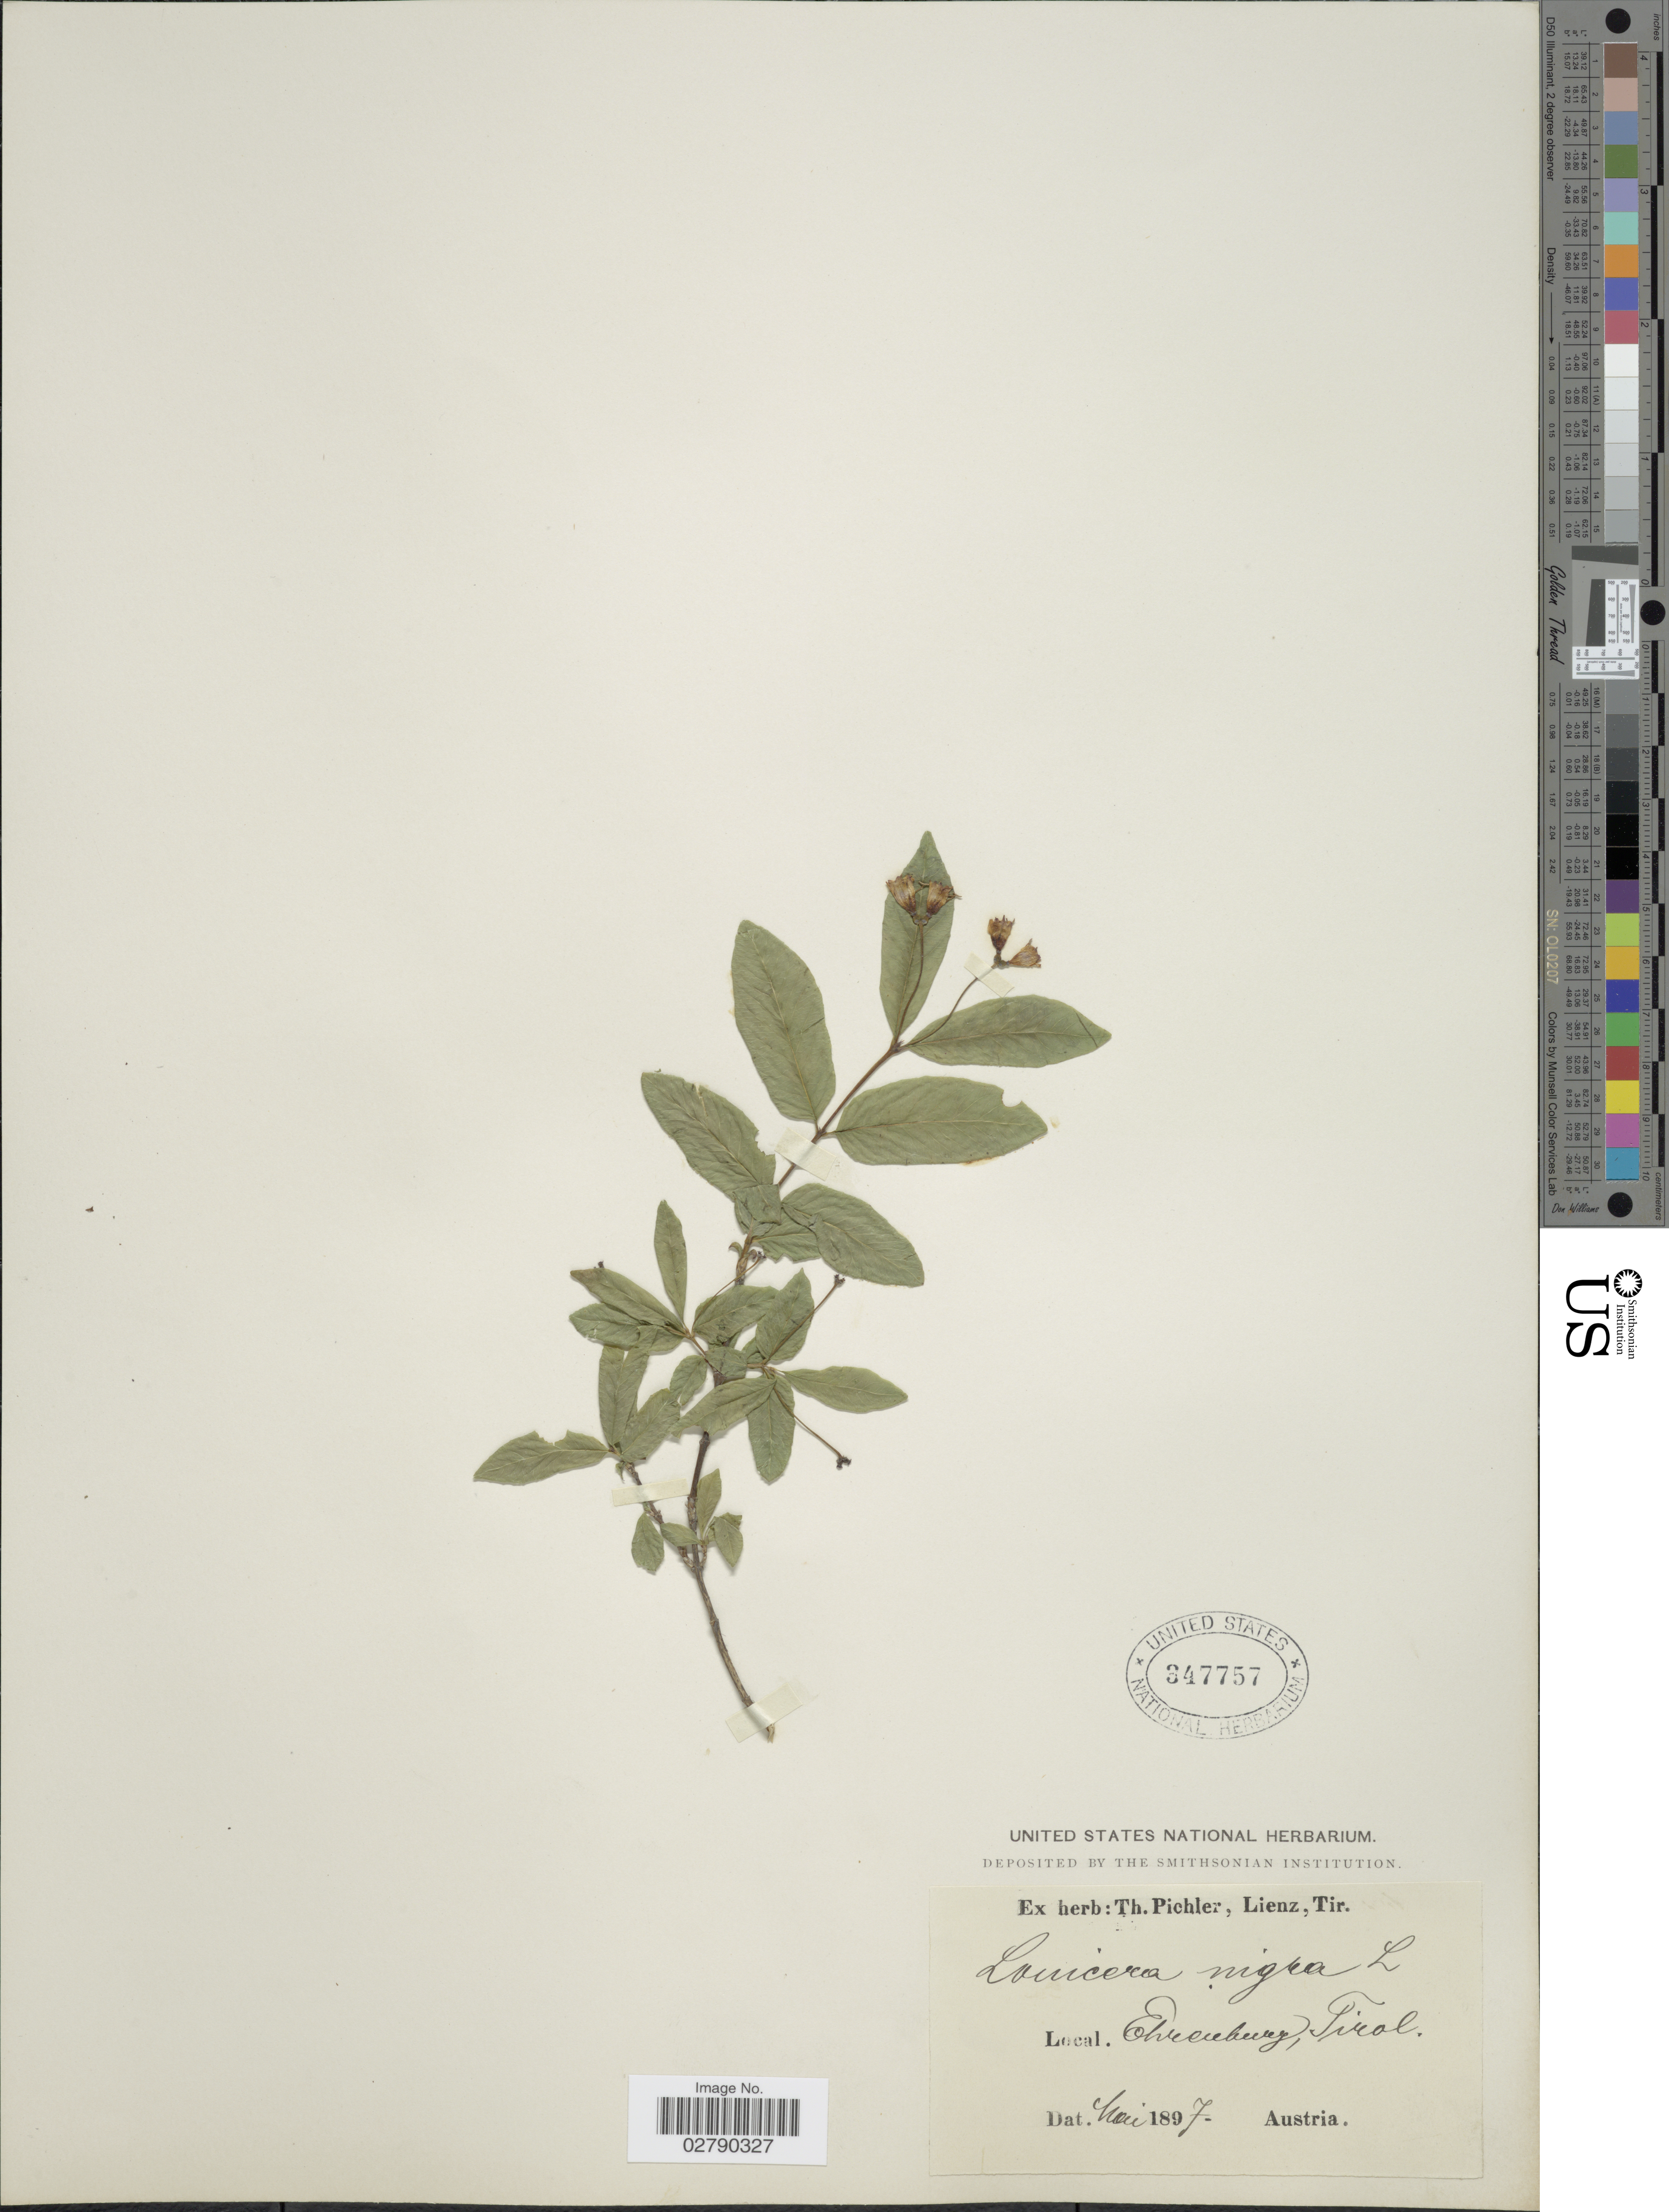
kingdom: Plantae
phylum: Tracheophyta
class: Magnoliopsida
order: Dipsacales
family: Caprifoliaceae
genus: Lonicera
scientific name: Lonicera nigra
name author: L.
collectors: T. Pichler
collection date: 1897-05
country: Austria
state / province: Tirol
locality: Ehrenburg [interpreted]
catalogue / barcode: US 347757